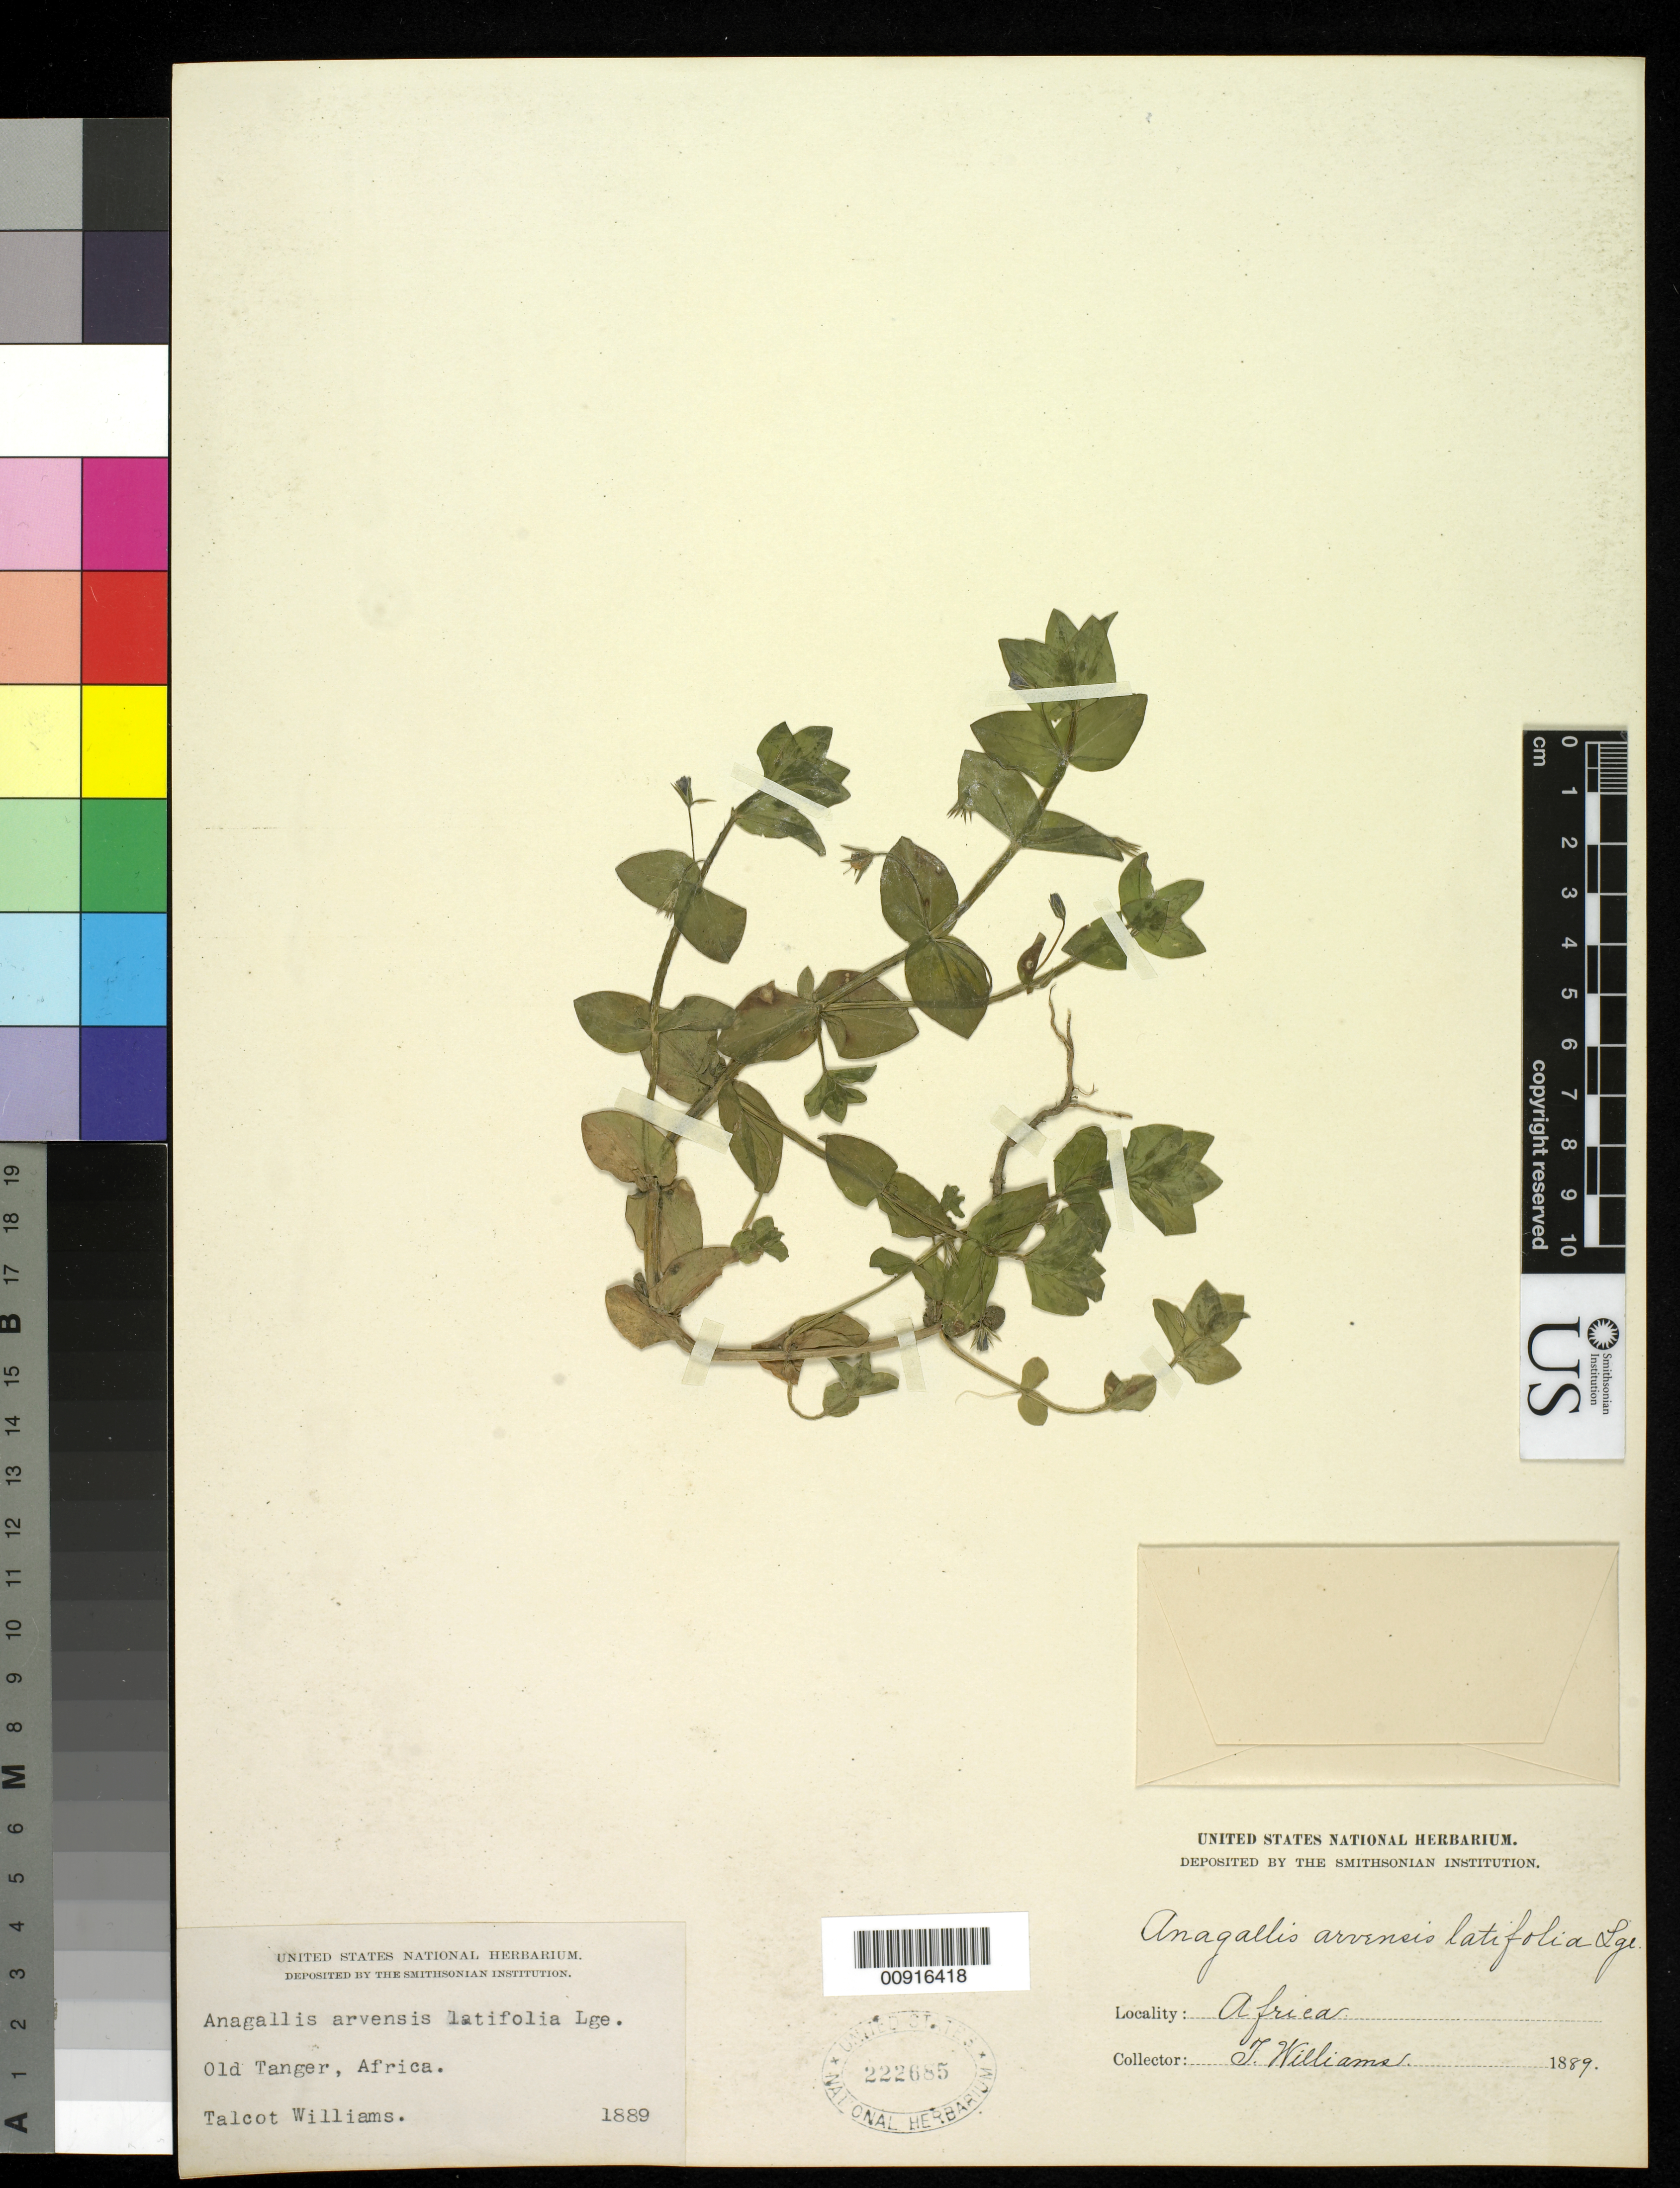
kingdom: Plantae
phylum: Tracheophyta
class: Magnoliopsida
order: Ericales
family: Primulaceae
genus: Anagallis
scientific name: Anagallis arvensis subsp. latifolia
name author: (L.) Arcang.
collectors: T. Williams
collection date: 1889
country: Morocco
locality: Old Tanger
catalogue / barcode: US 222685